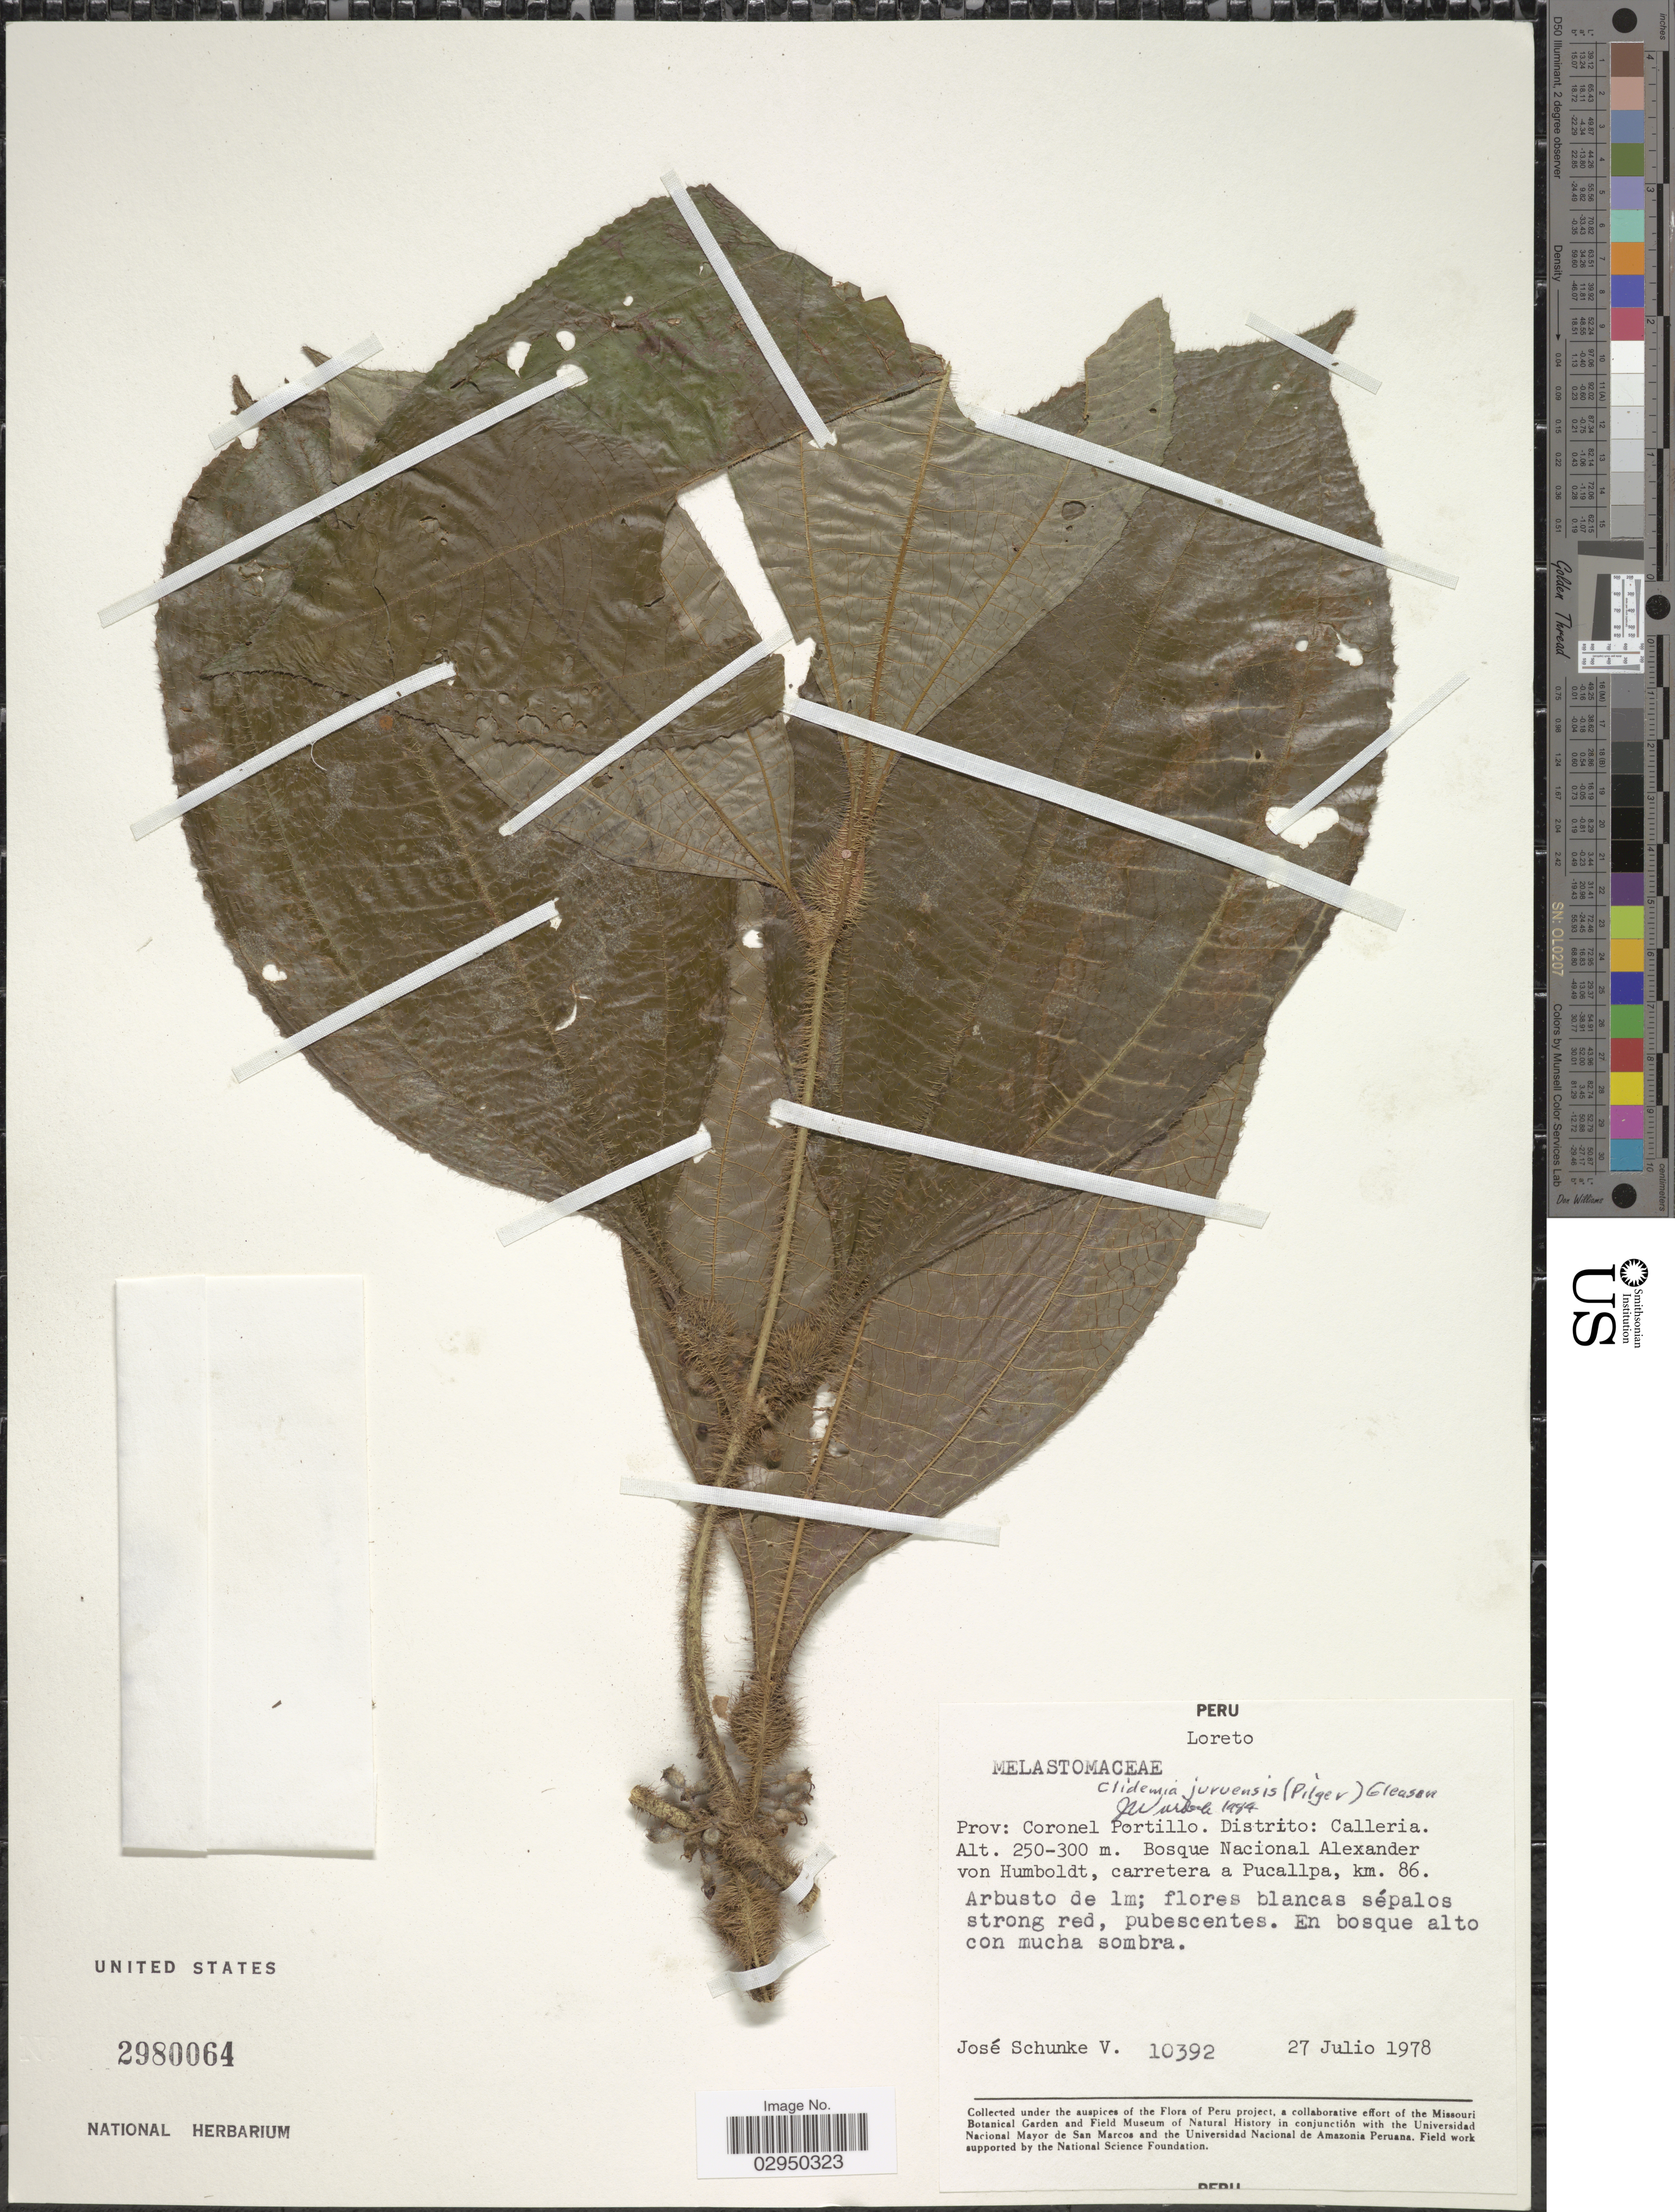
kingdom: Plantae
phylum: Tracheophyta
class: Magnoliopsida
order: Myrtales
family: Melastomataceae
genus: Clidemia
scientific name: Clidemia juruensis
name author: (Pilg.) Gleason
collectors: J. Schunke Vigo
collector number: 10392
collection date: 1978-07-27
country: Peru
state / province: Loreto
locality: Prov: Coronel Portillo. Distrito: Calleria. Bosque Nacional Alexander von Humboldt, carretera a Pucallpa, km. 86.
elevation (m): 250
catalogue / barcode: US 2980064